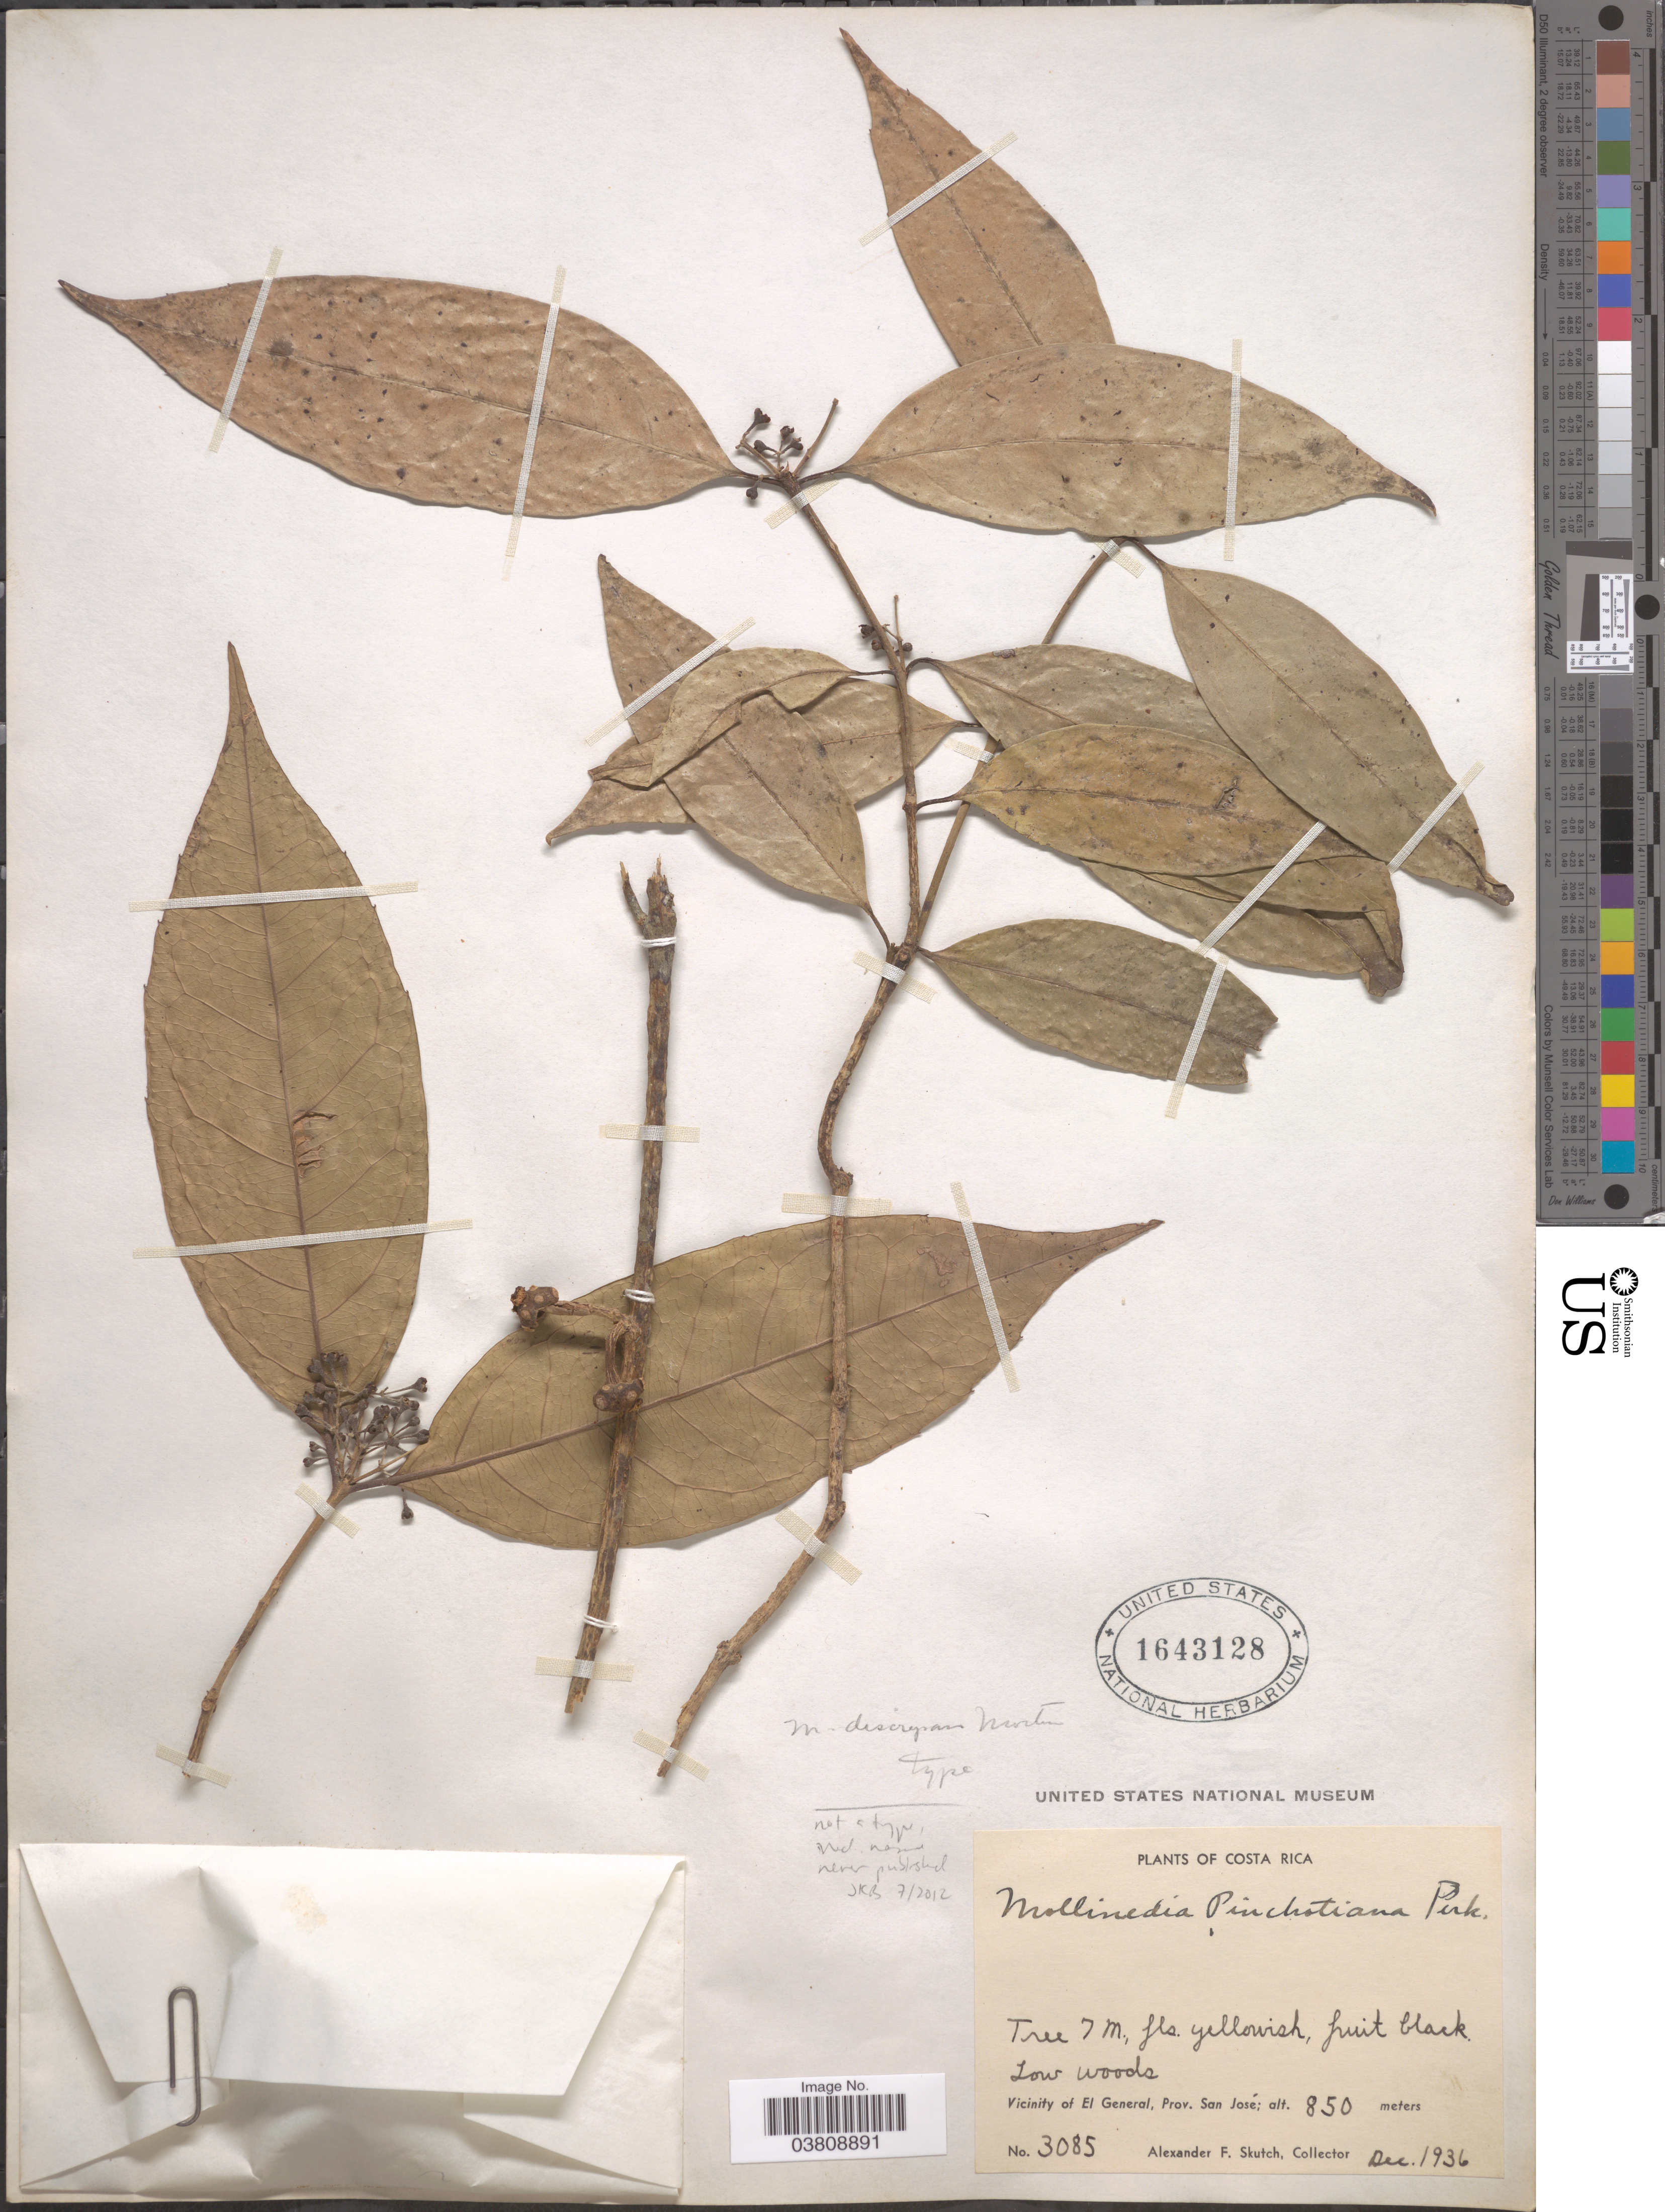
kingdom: Plantae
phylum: Tracheophyta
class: Magnoliopsida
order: Laurales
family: Monimiaceae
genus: Mollinedia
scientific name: Mollinedia pinchotiana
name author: Perkins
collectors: A. F. Skutch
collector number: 3085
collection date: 1936-12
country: Costa Rica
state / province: San José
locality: Vicinity of El General.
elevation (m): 850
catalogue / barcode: US 1643128